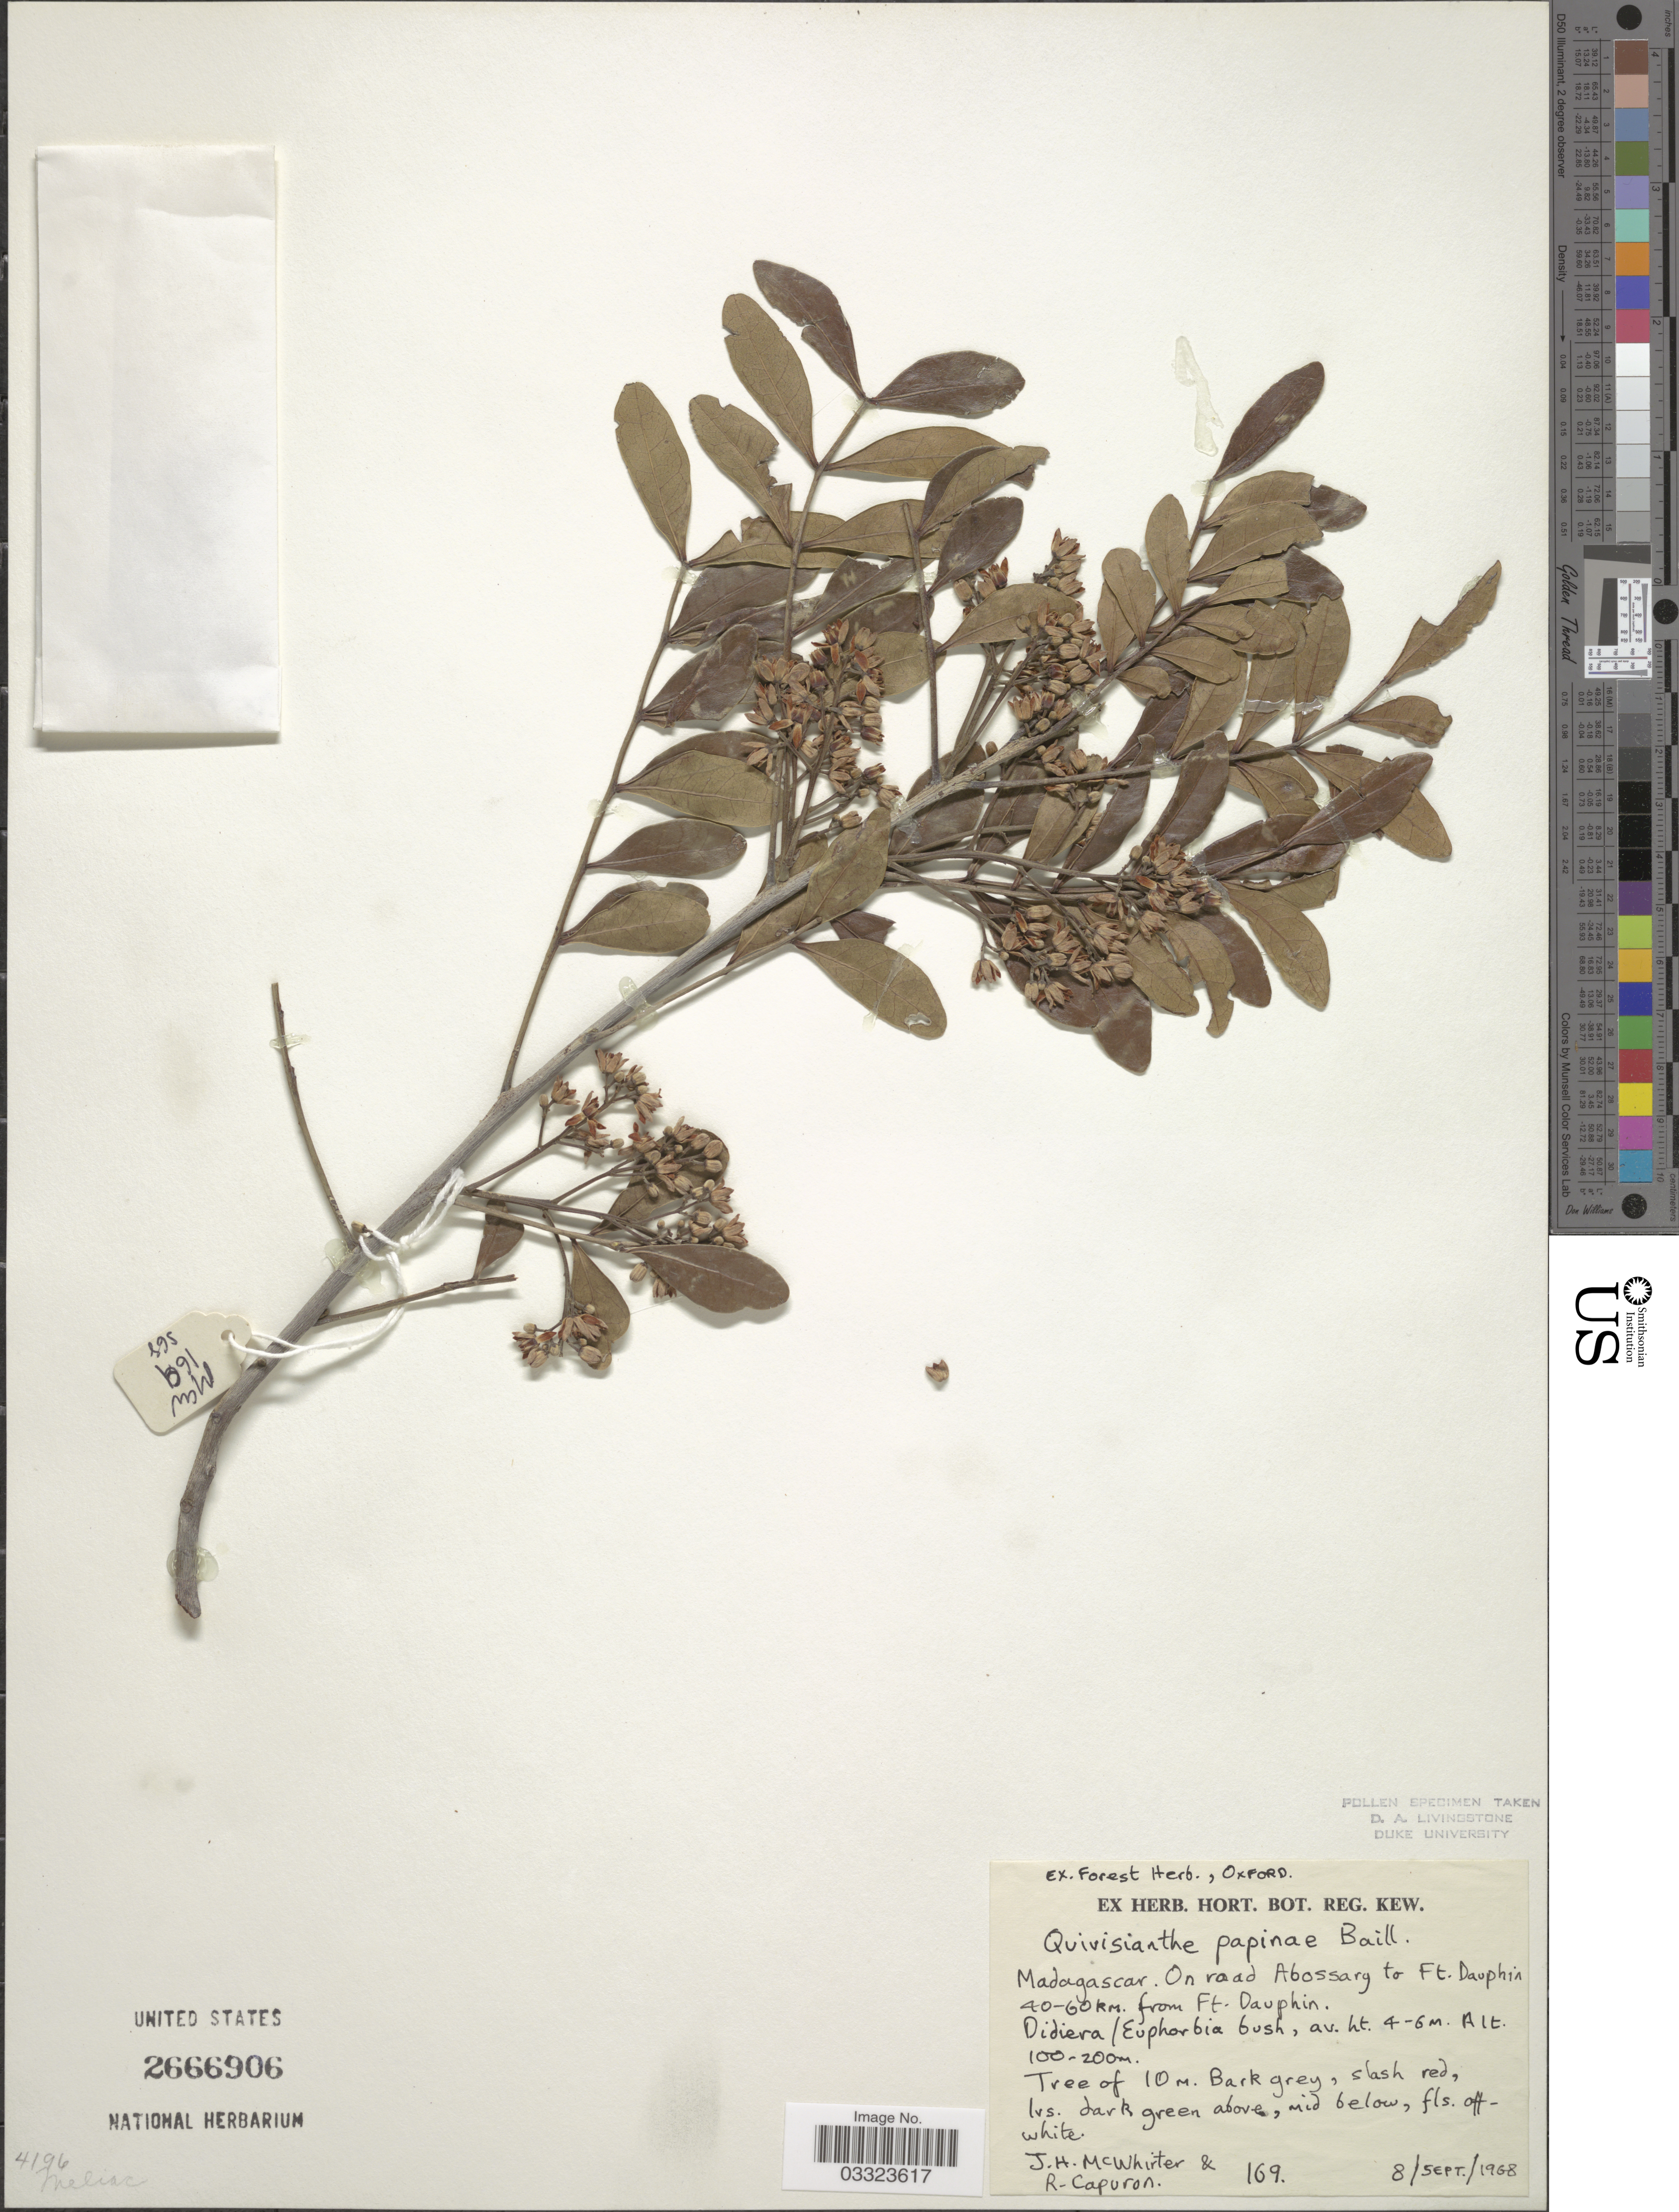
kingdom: Plantae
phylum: Tracheophyta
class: Magnoliopsida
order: Sapindales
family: Meliaceae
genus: Quivisianthe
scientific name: Quivisianthe papinae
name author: Baill.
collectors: J. McWhirter & R. Capuron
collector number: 169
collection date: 1968-09-08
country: Madagascar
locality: On road Abossarg to Ft. Dauphin 40-60 km. from Ft. Dauphin.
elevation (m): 100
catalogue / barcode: US 2666906